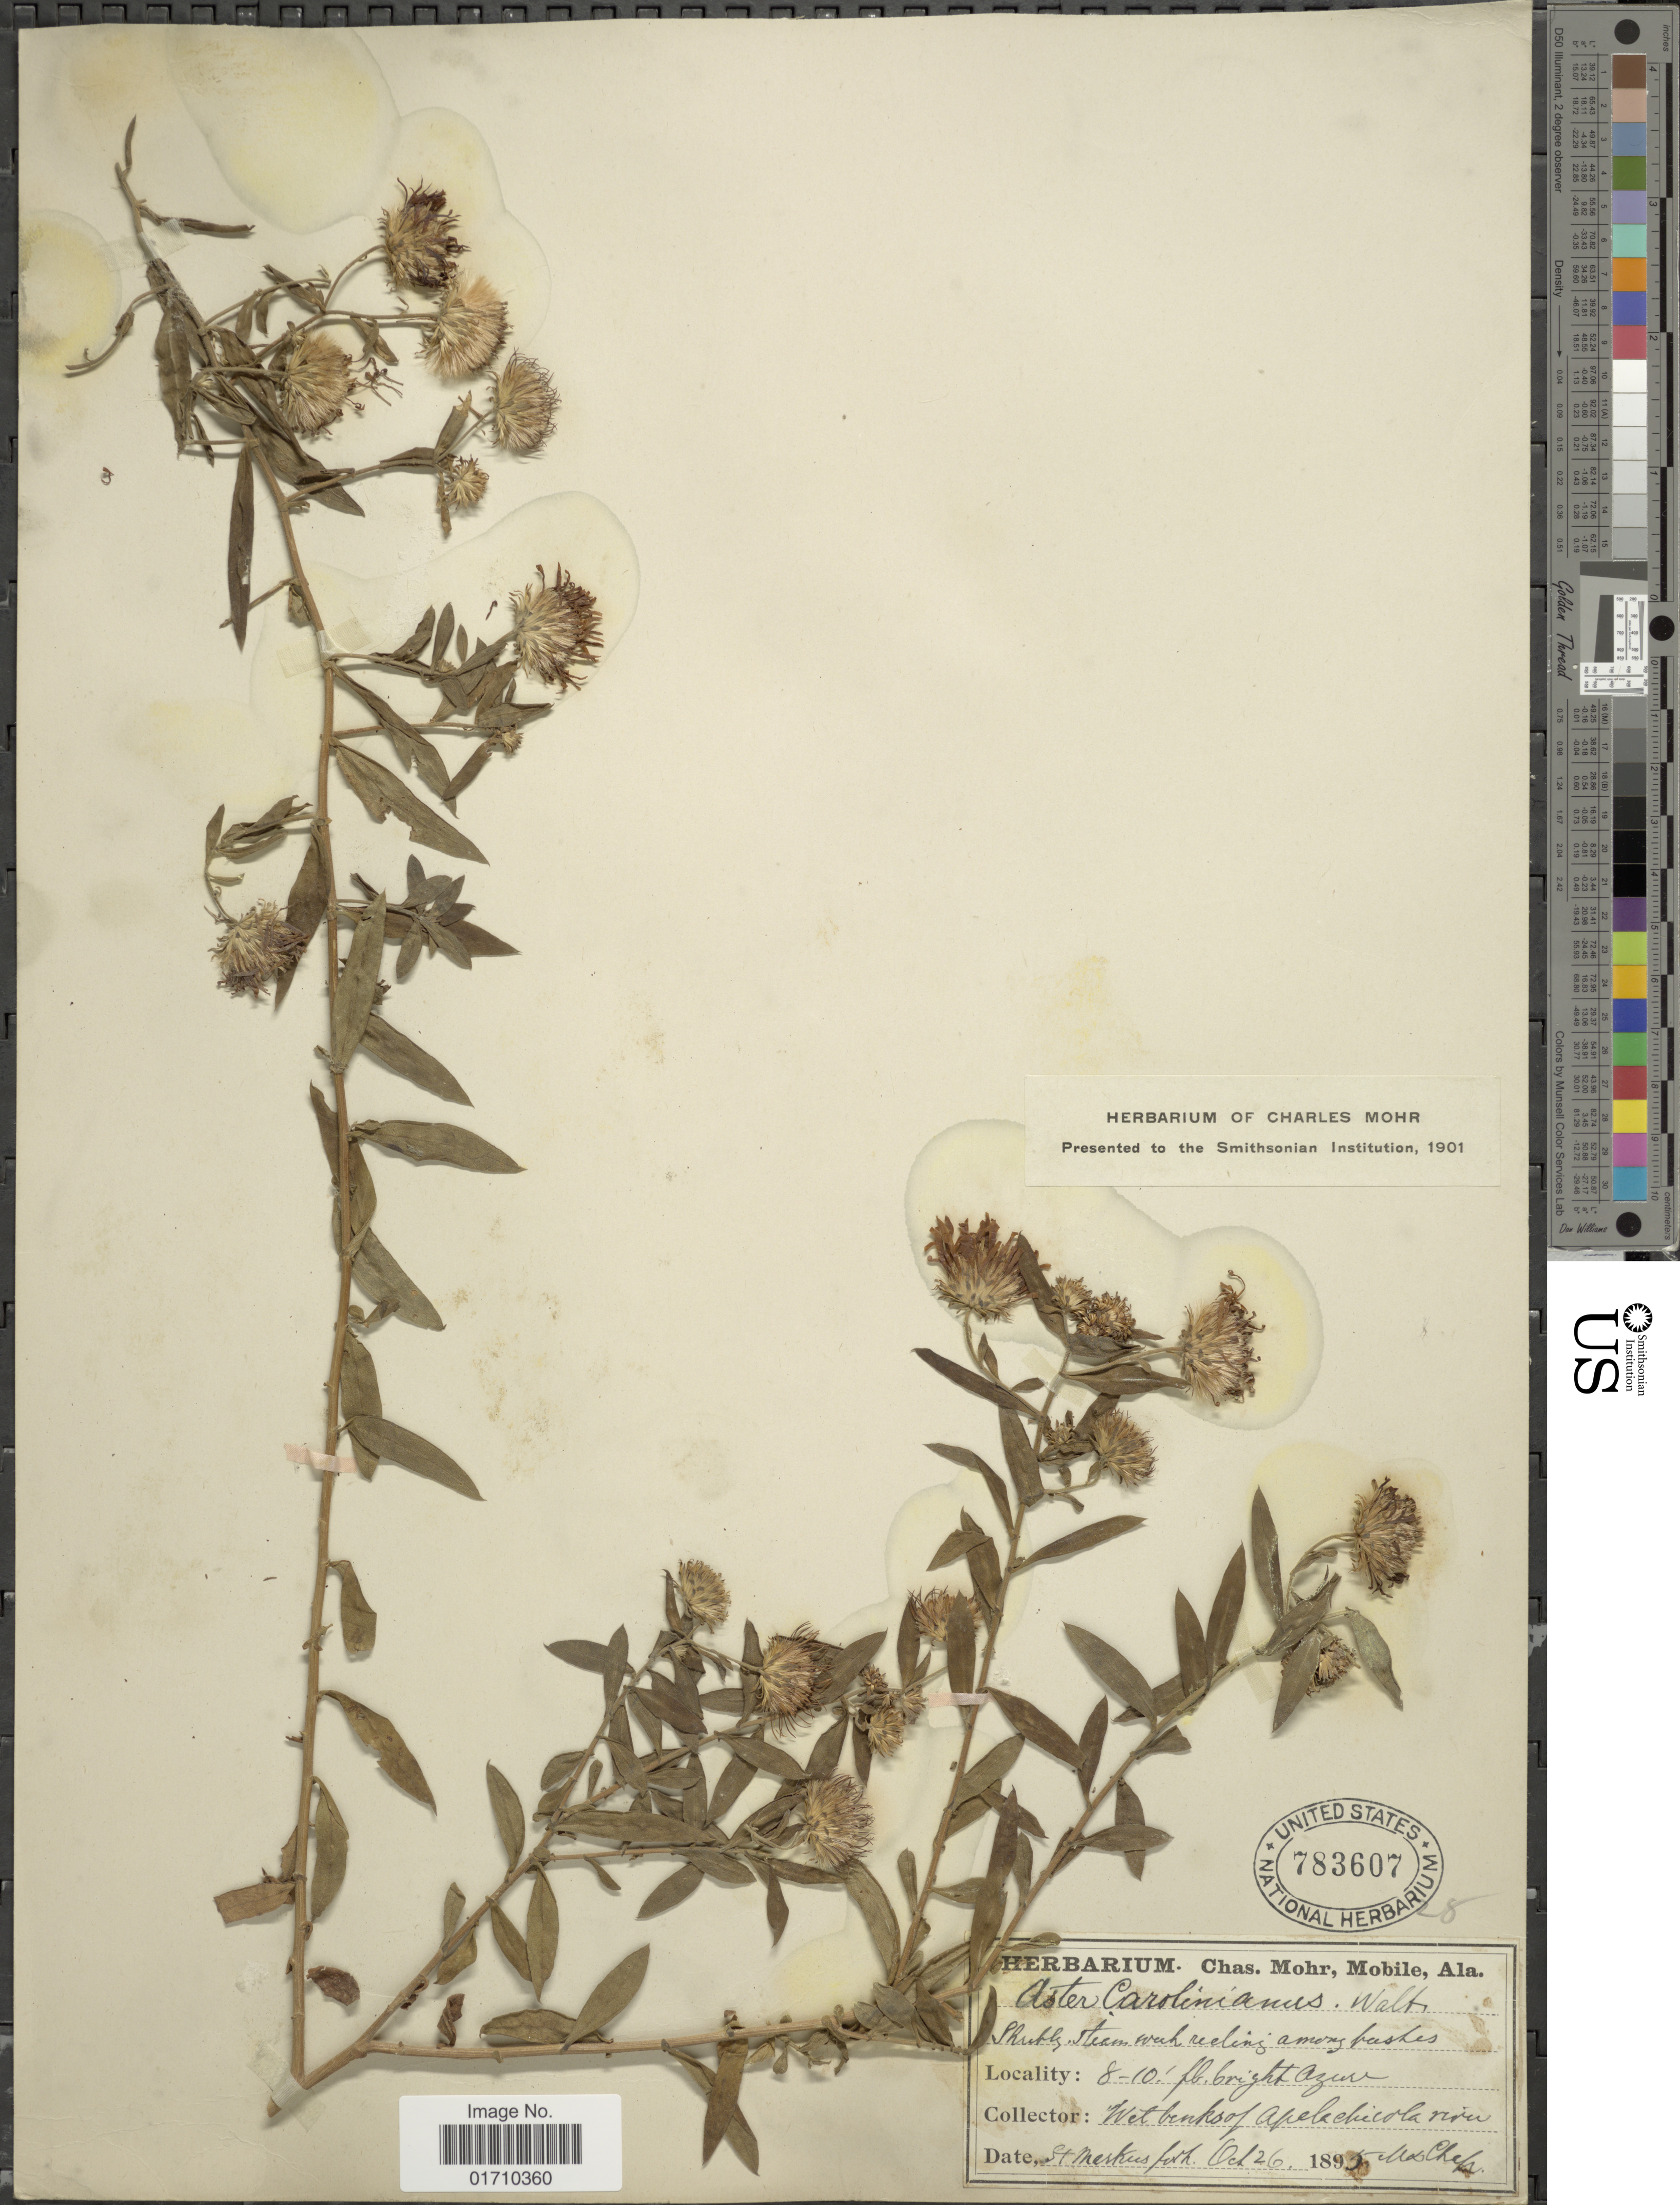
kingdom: Plantae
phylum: Tracheophyta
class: Magnoliopsida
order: Asterales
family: Asteraceae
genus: Ampelaster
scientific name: Ampelaster carolinianus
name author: (Walter) G.L. Nesom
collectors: ex herb. Charles Mohr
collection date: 1895-10-26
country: United States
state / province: Florida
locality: Wet banks of Apalachicola river St Markus fork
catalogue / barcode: US 783607